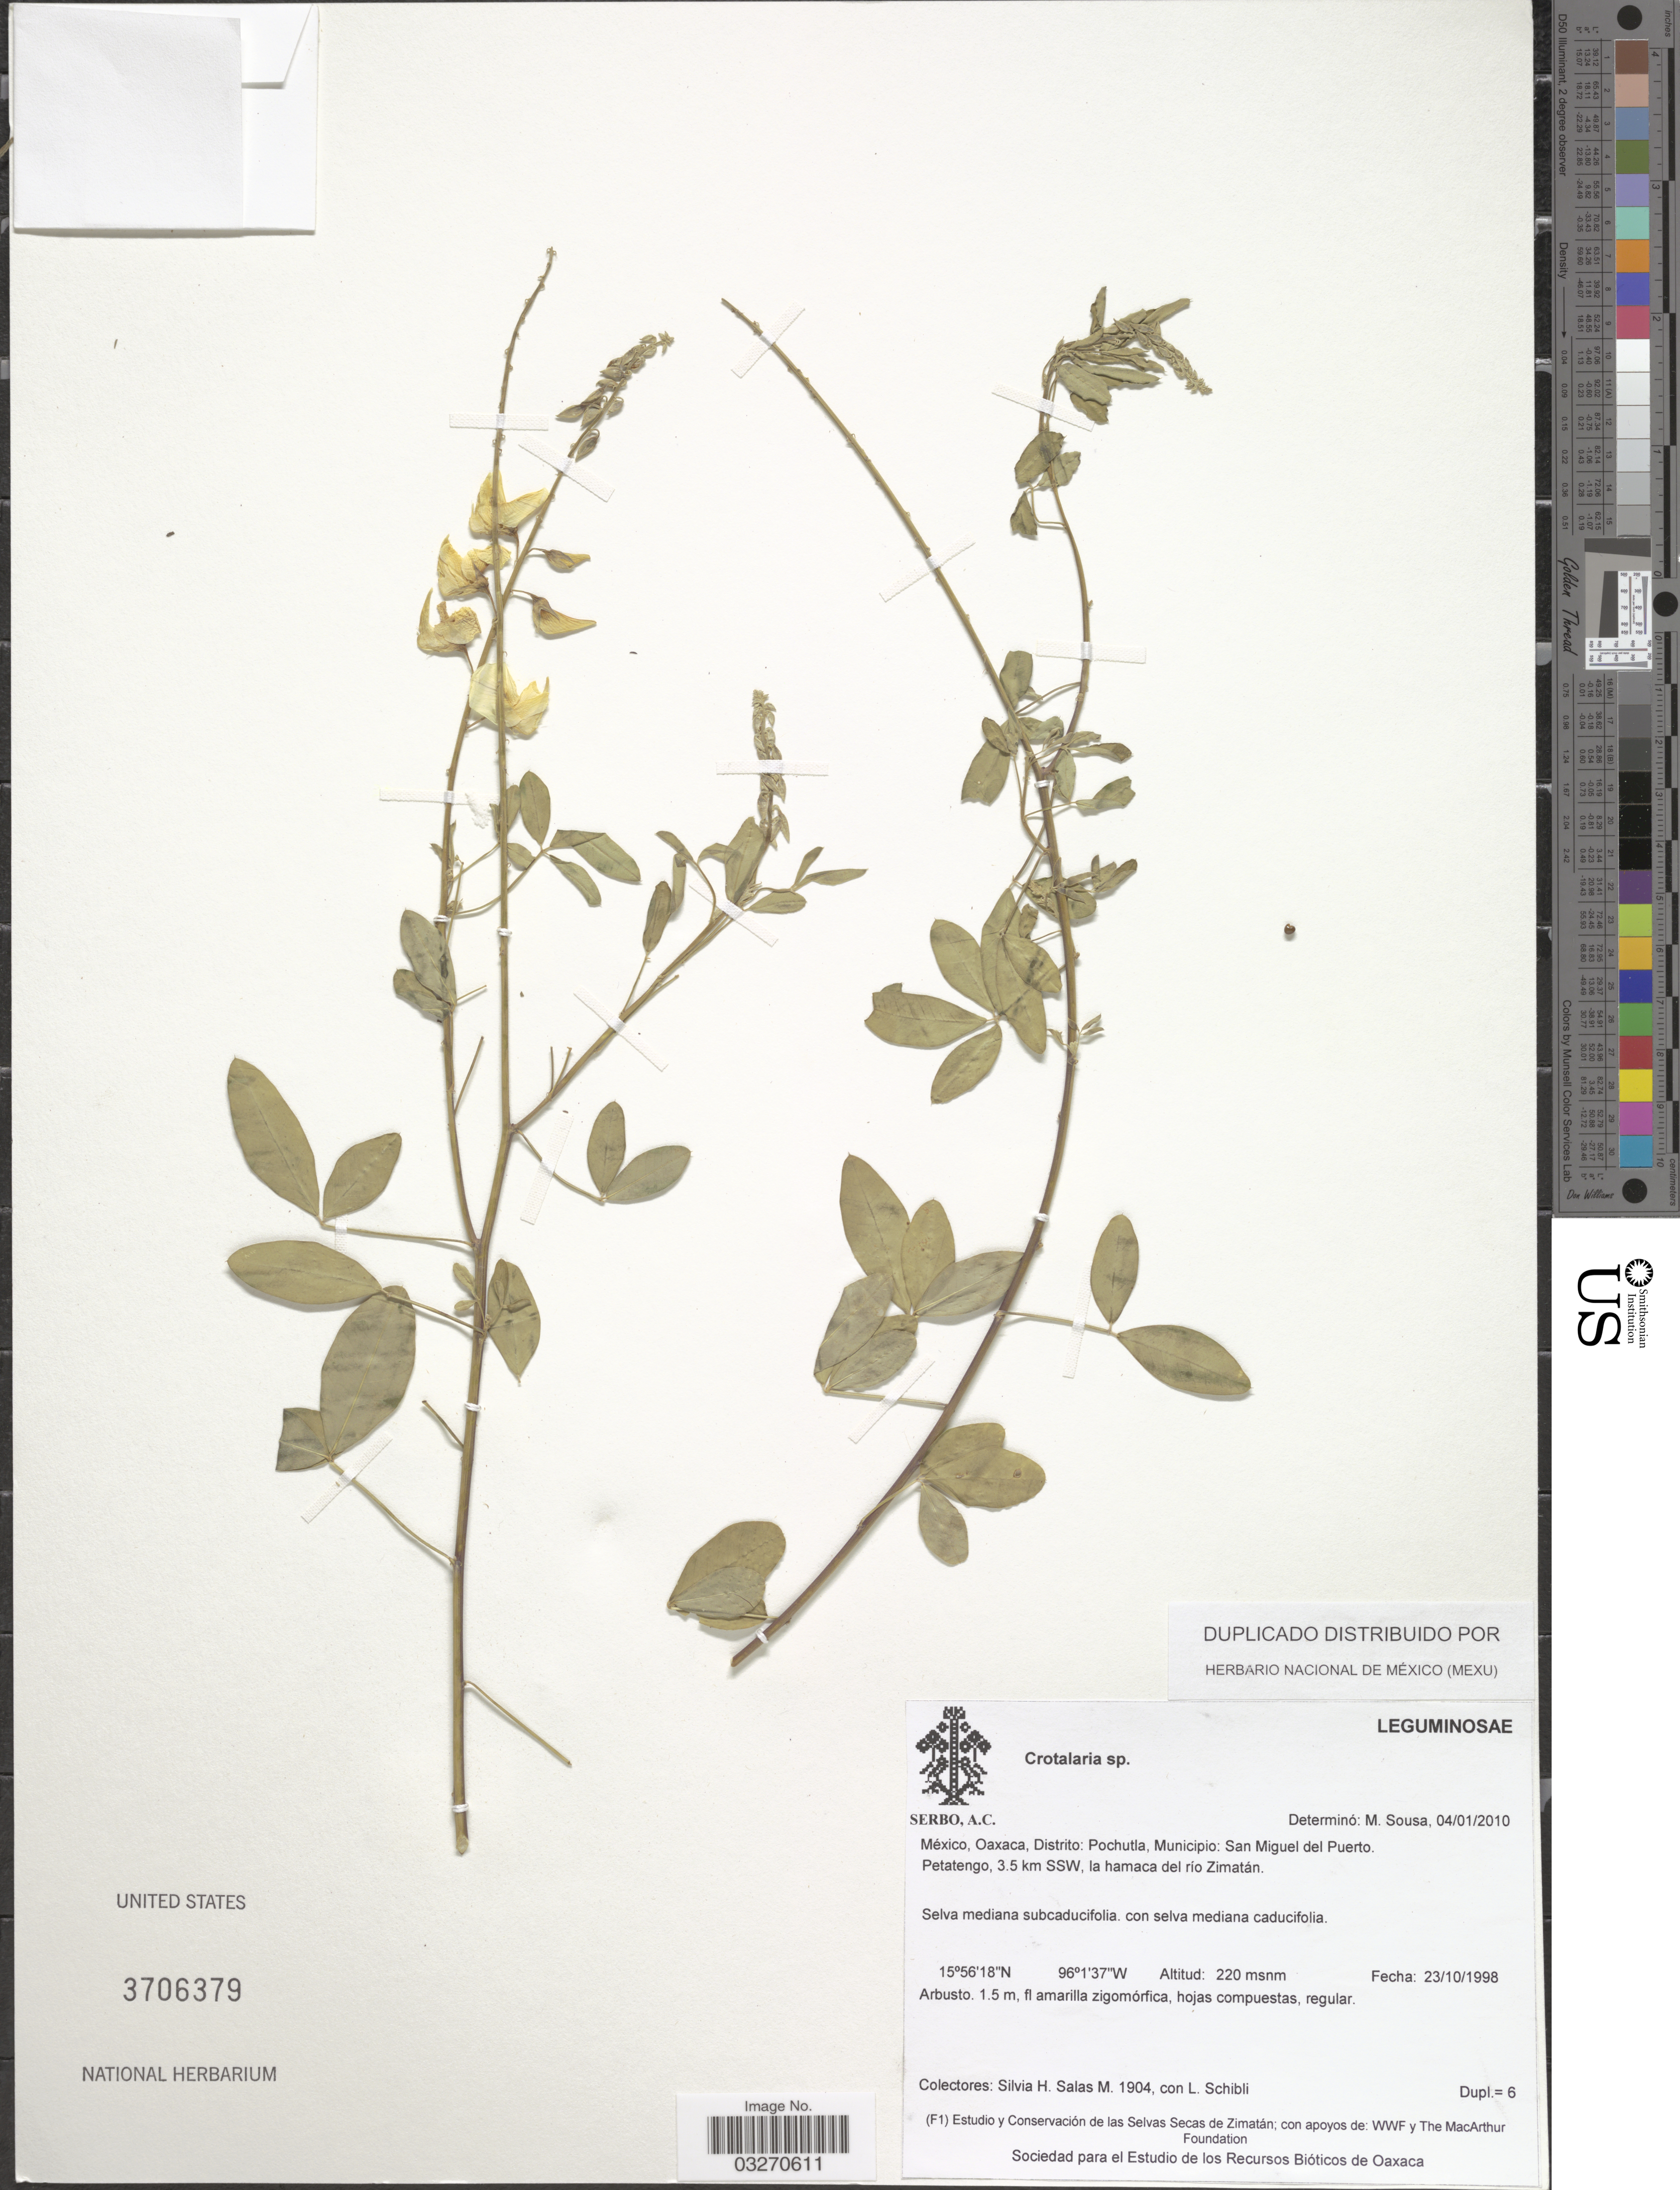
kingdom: Plantae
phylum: Tracheophyta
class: Magnoliopsida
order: Fabales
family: Fabaceae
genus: Crotalaria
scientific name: Crotalaria sp.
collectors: S. Salas M. & L. Schibli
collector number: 1904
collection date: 1998-10-23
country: Mexico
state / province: Oaxaca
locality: Distrito: Pochutla, Municipio: San Miguel del Puerto. Petatengo, 3.5 km SSW, la hamaca del río Zimatán.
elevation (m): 220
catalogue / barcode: US 3706379